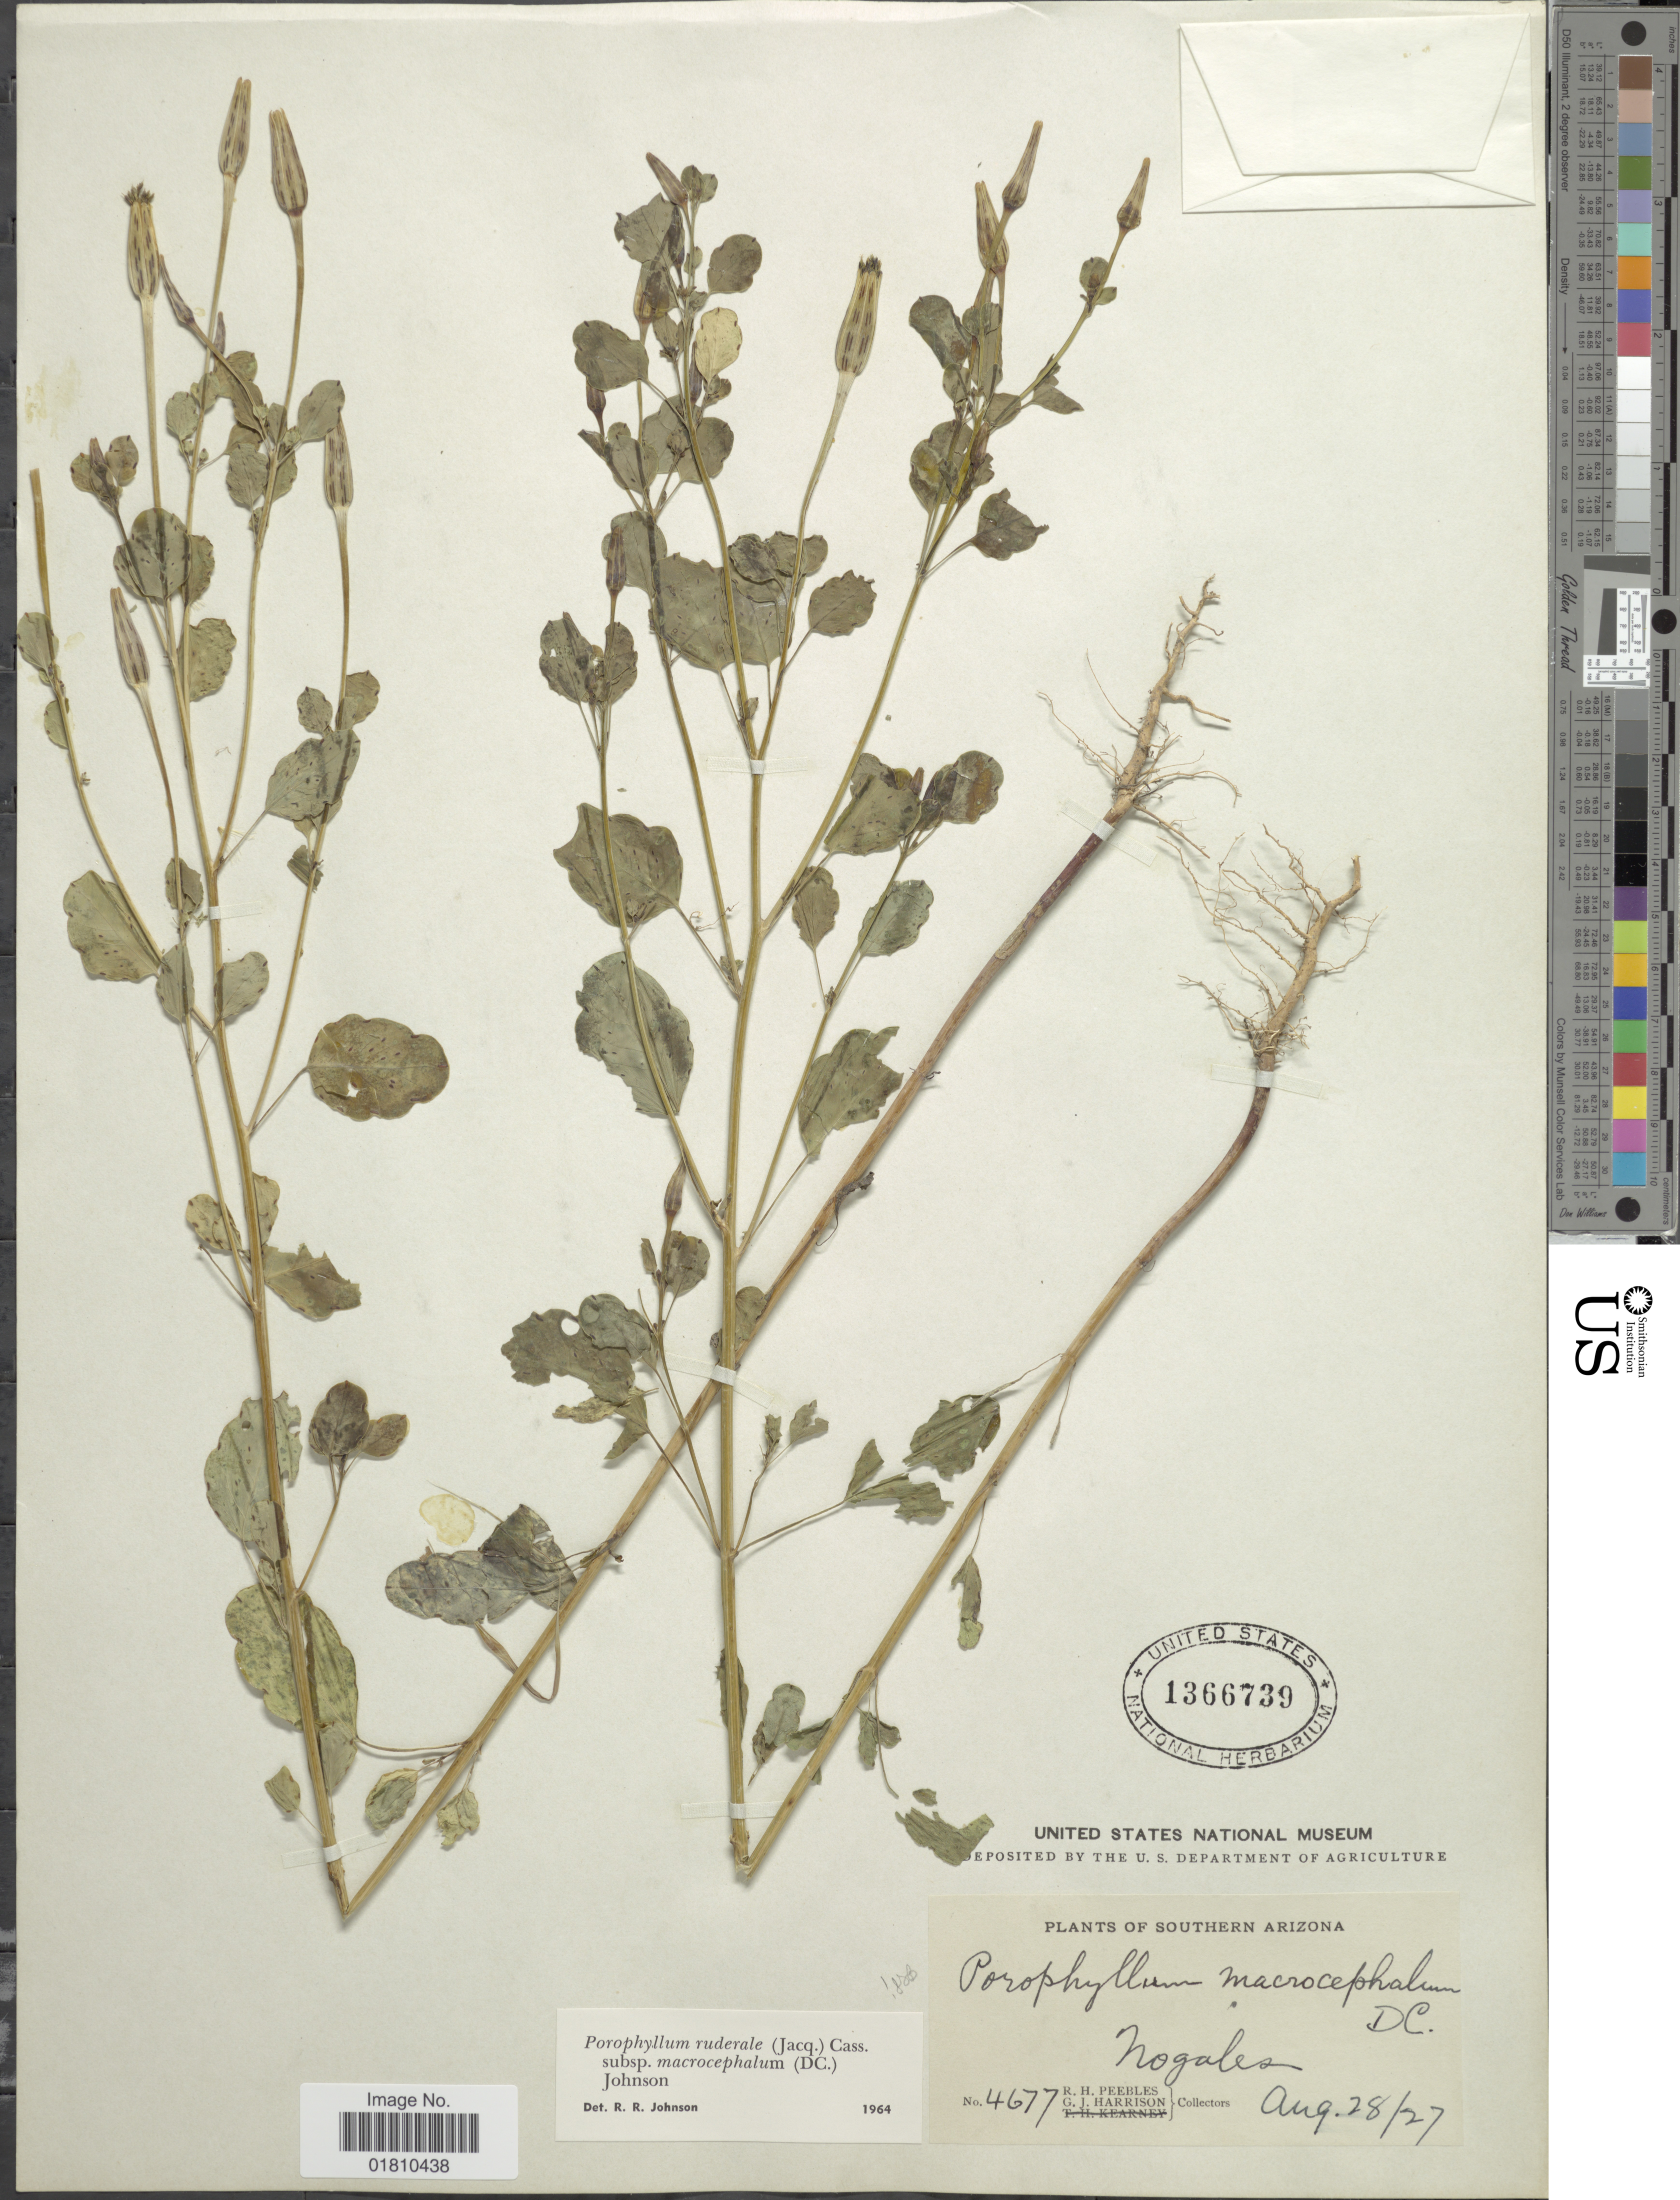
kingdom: Plantae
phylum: Tracheophyta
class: Magnoliopsida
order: Asterales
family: Asteraceae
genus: Porophyllum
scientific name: Porophyllum macrocephalum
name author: DC.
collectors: R. H. Peebles & G. J. Harrison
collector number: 4677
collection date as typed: Transcribed d/m/y: 28/8/27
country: United States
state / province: Arizona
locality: Southern Arizona, Nogales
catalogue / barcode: US 1366739